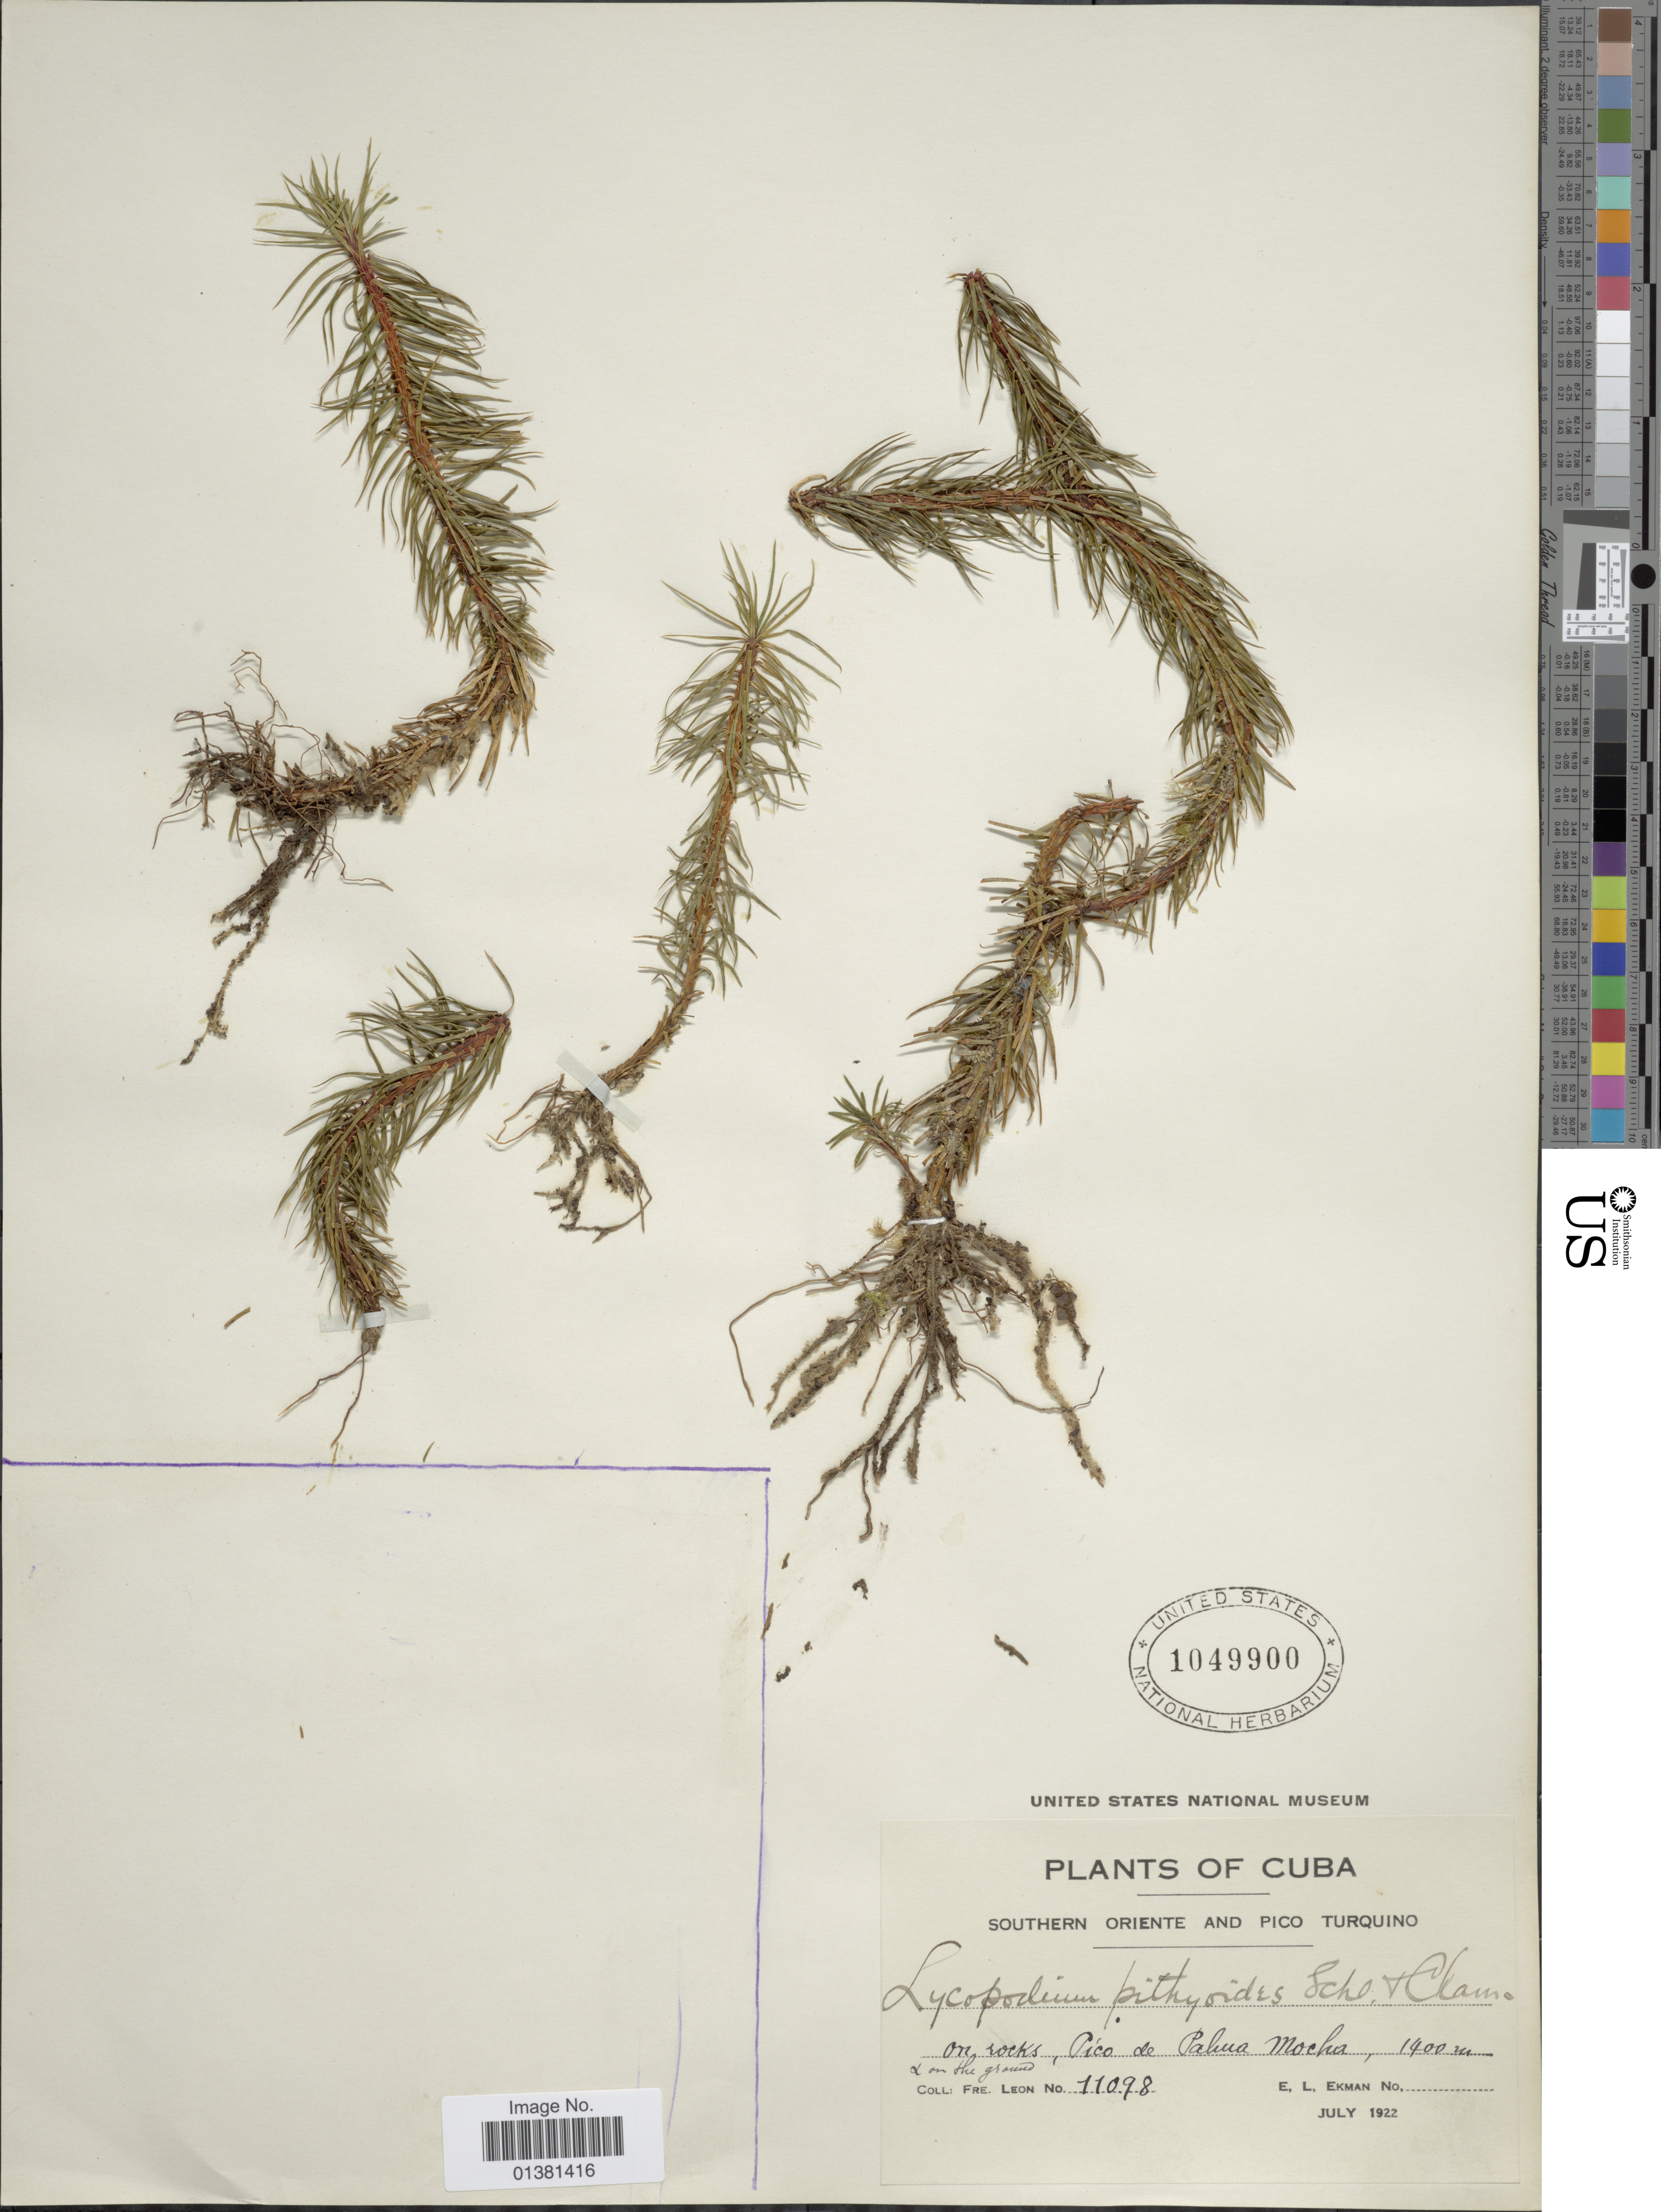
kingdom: Plantae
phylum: Tracheophyta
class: Lycopodiopsida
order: Lycopodiales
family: Lycopodiaceae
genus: Phlegmariurus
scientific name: Phlegmariurus pithyoides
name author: (Schltdl. & Cham.) B. Øllg.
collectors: Bro. León & E. L. Ekman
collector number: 11098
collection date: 1922-07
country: Cuba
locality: On rocks, Pico de Pahua Mocha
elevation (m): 1400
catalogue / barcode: US 1049900